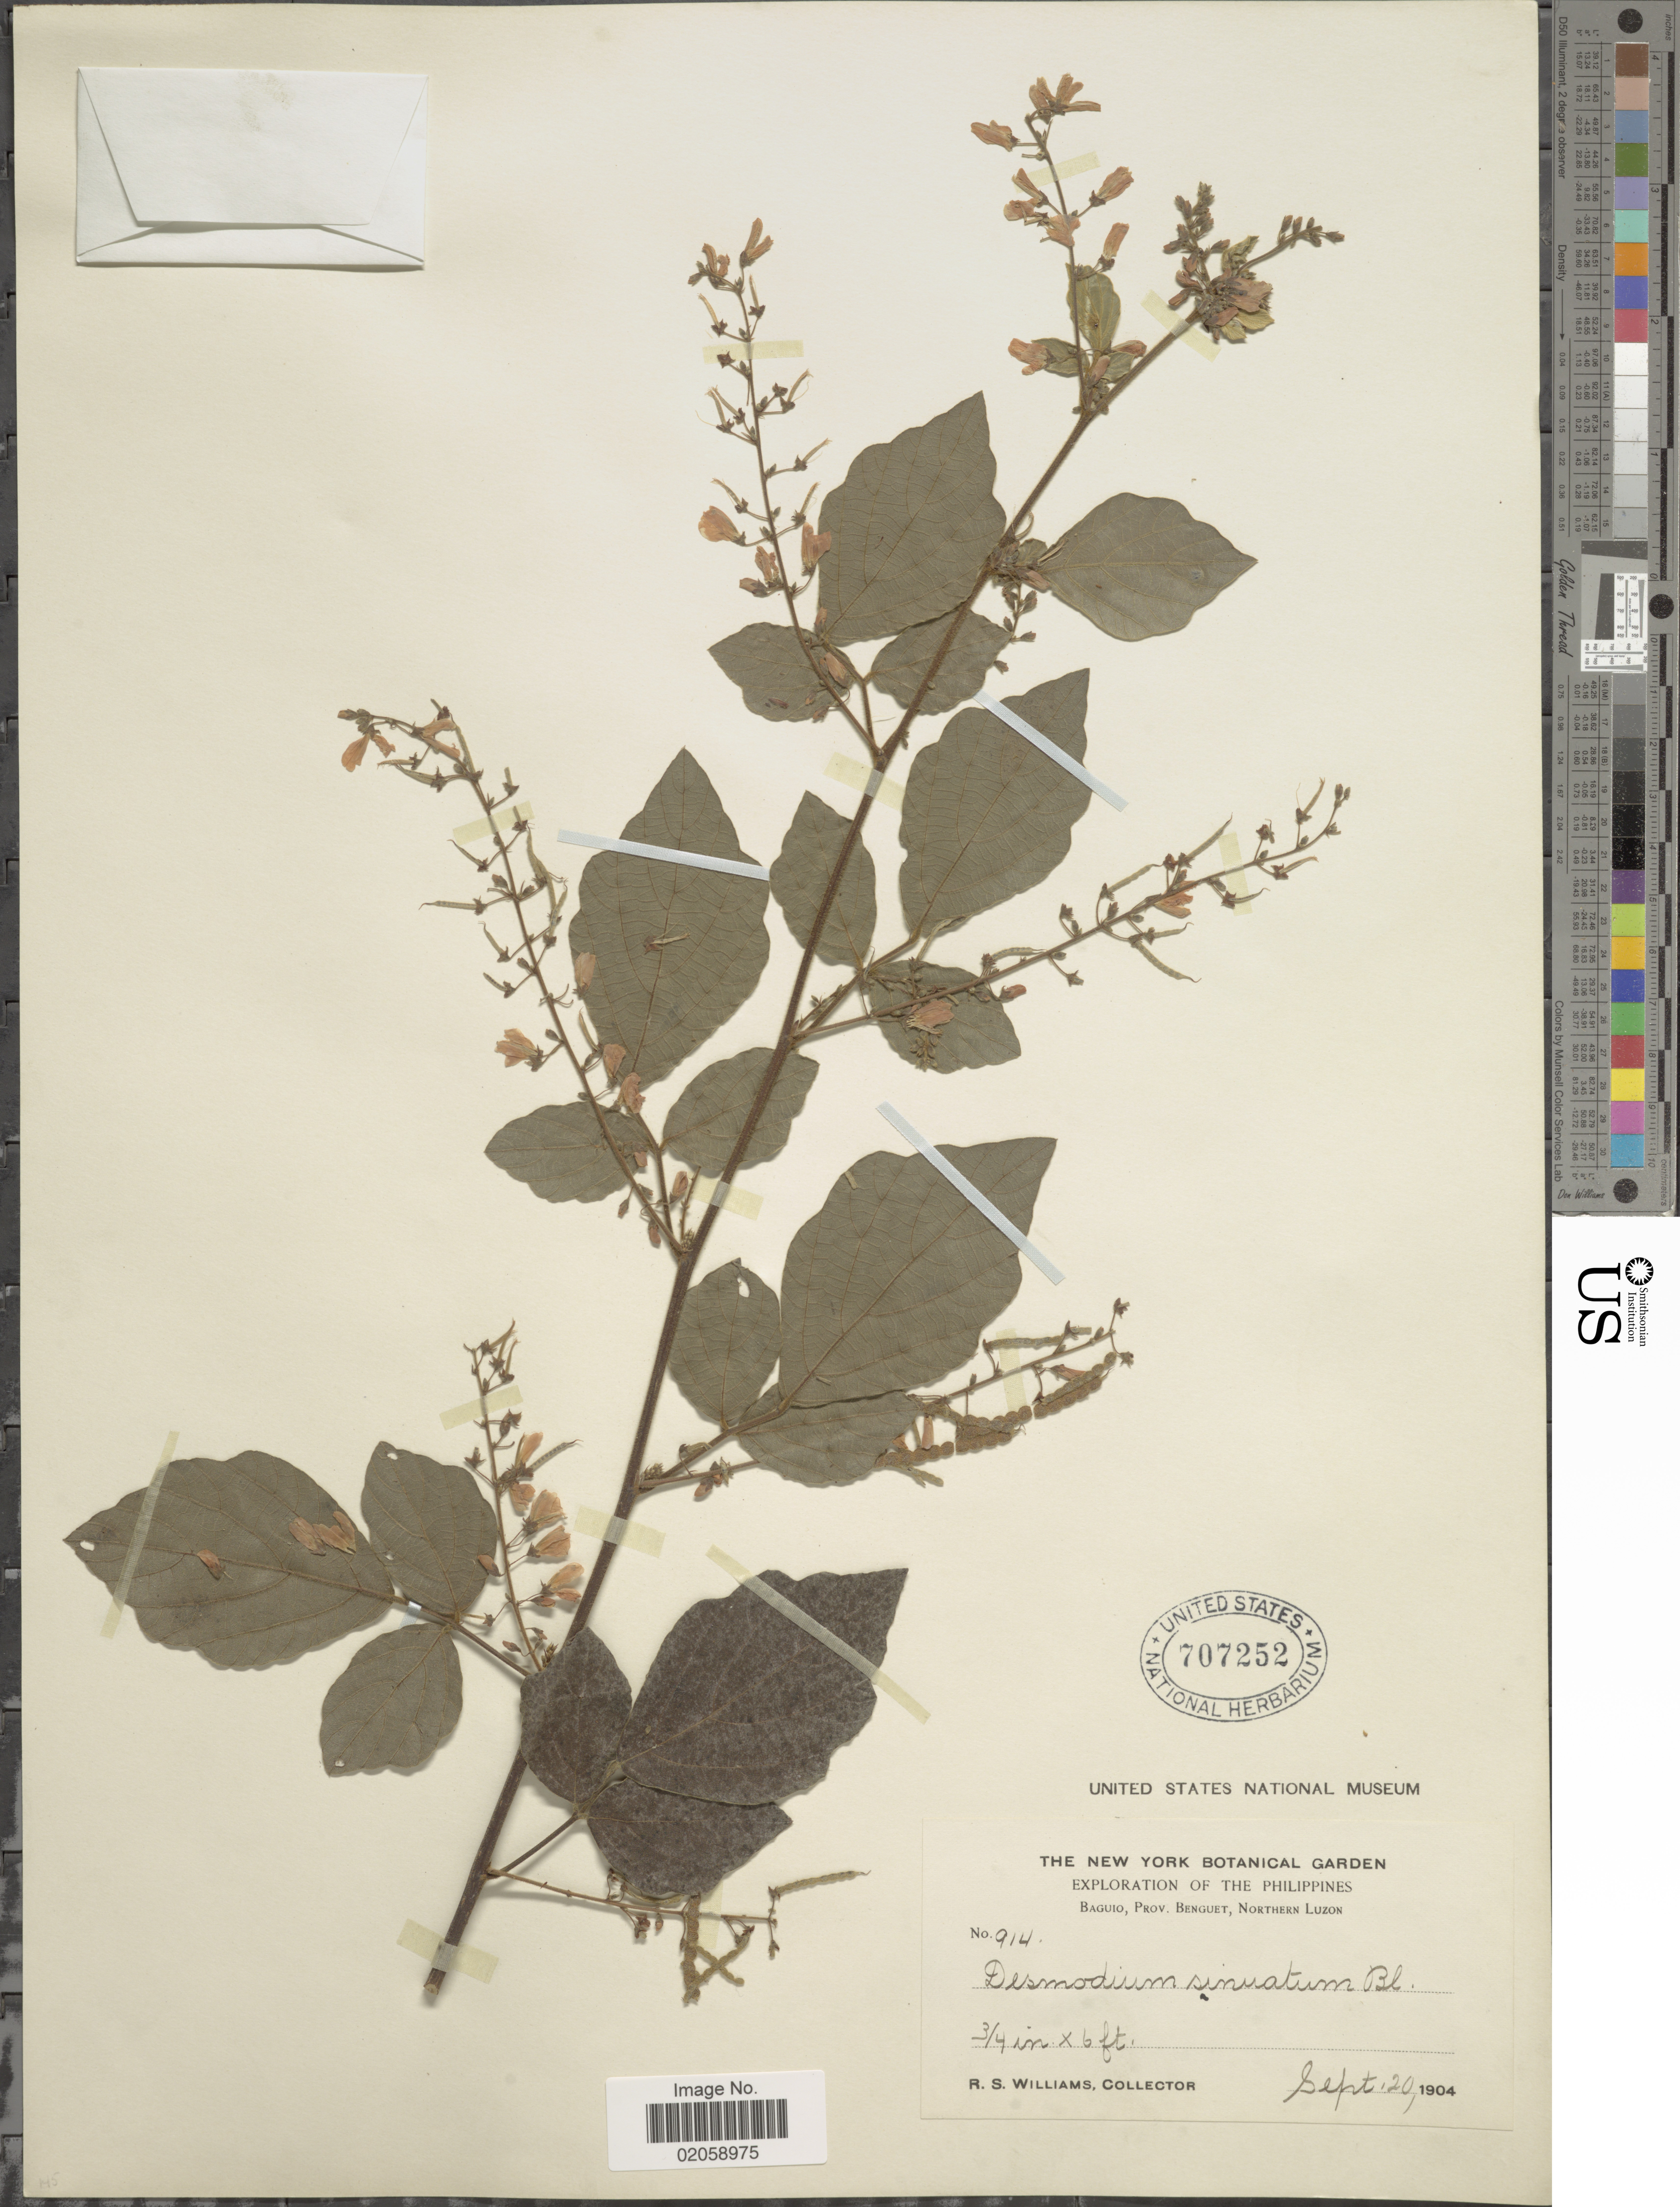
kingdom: Plantae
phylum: Tracheophyta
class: Magnoliopsida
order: Fabales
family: Fabaceae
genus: Puhuaea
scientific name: Puhuaea sequax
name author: (Wall.) H. Ohashi & K. Ohashi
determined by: Strong, Mark T., (BOT), Smithsonian Institution - National Museum of Natural History (UNITED STATES)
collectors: R. S. Williams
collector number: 914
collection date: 1904-09-20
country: Philippines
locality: Baguio, Prov. Benguet, Northern Luzon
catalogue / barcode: US 707252